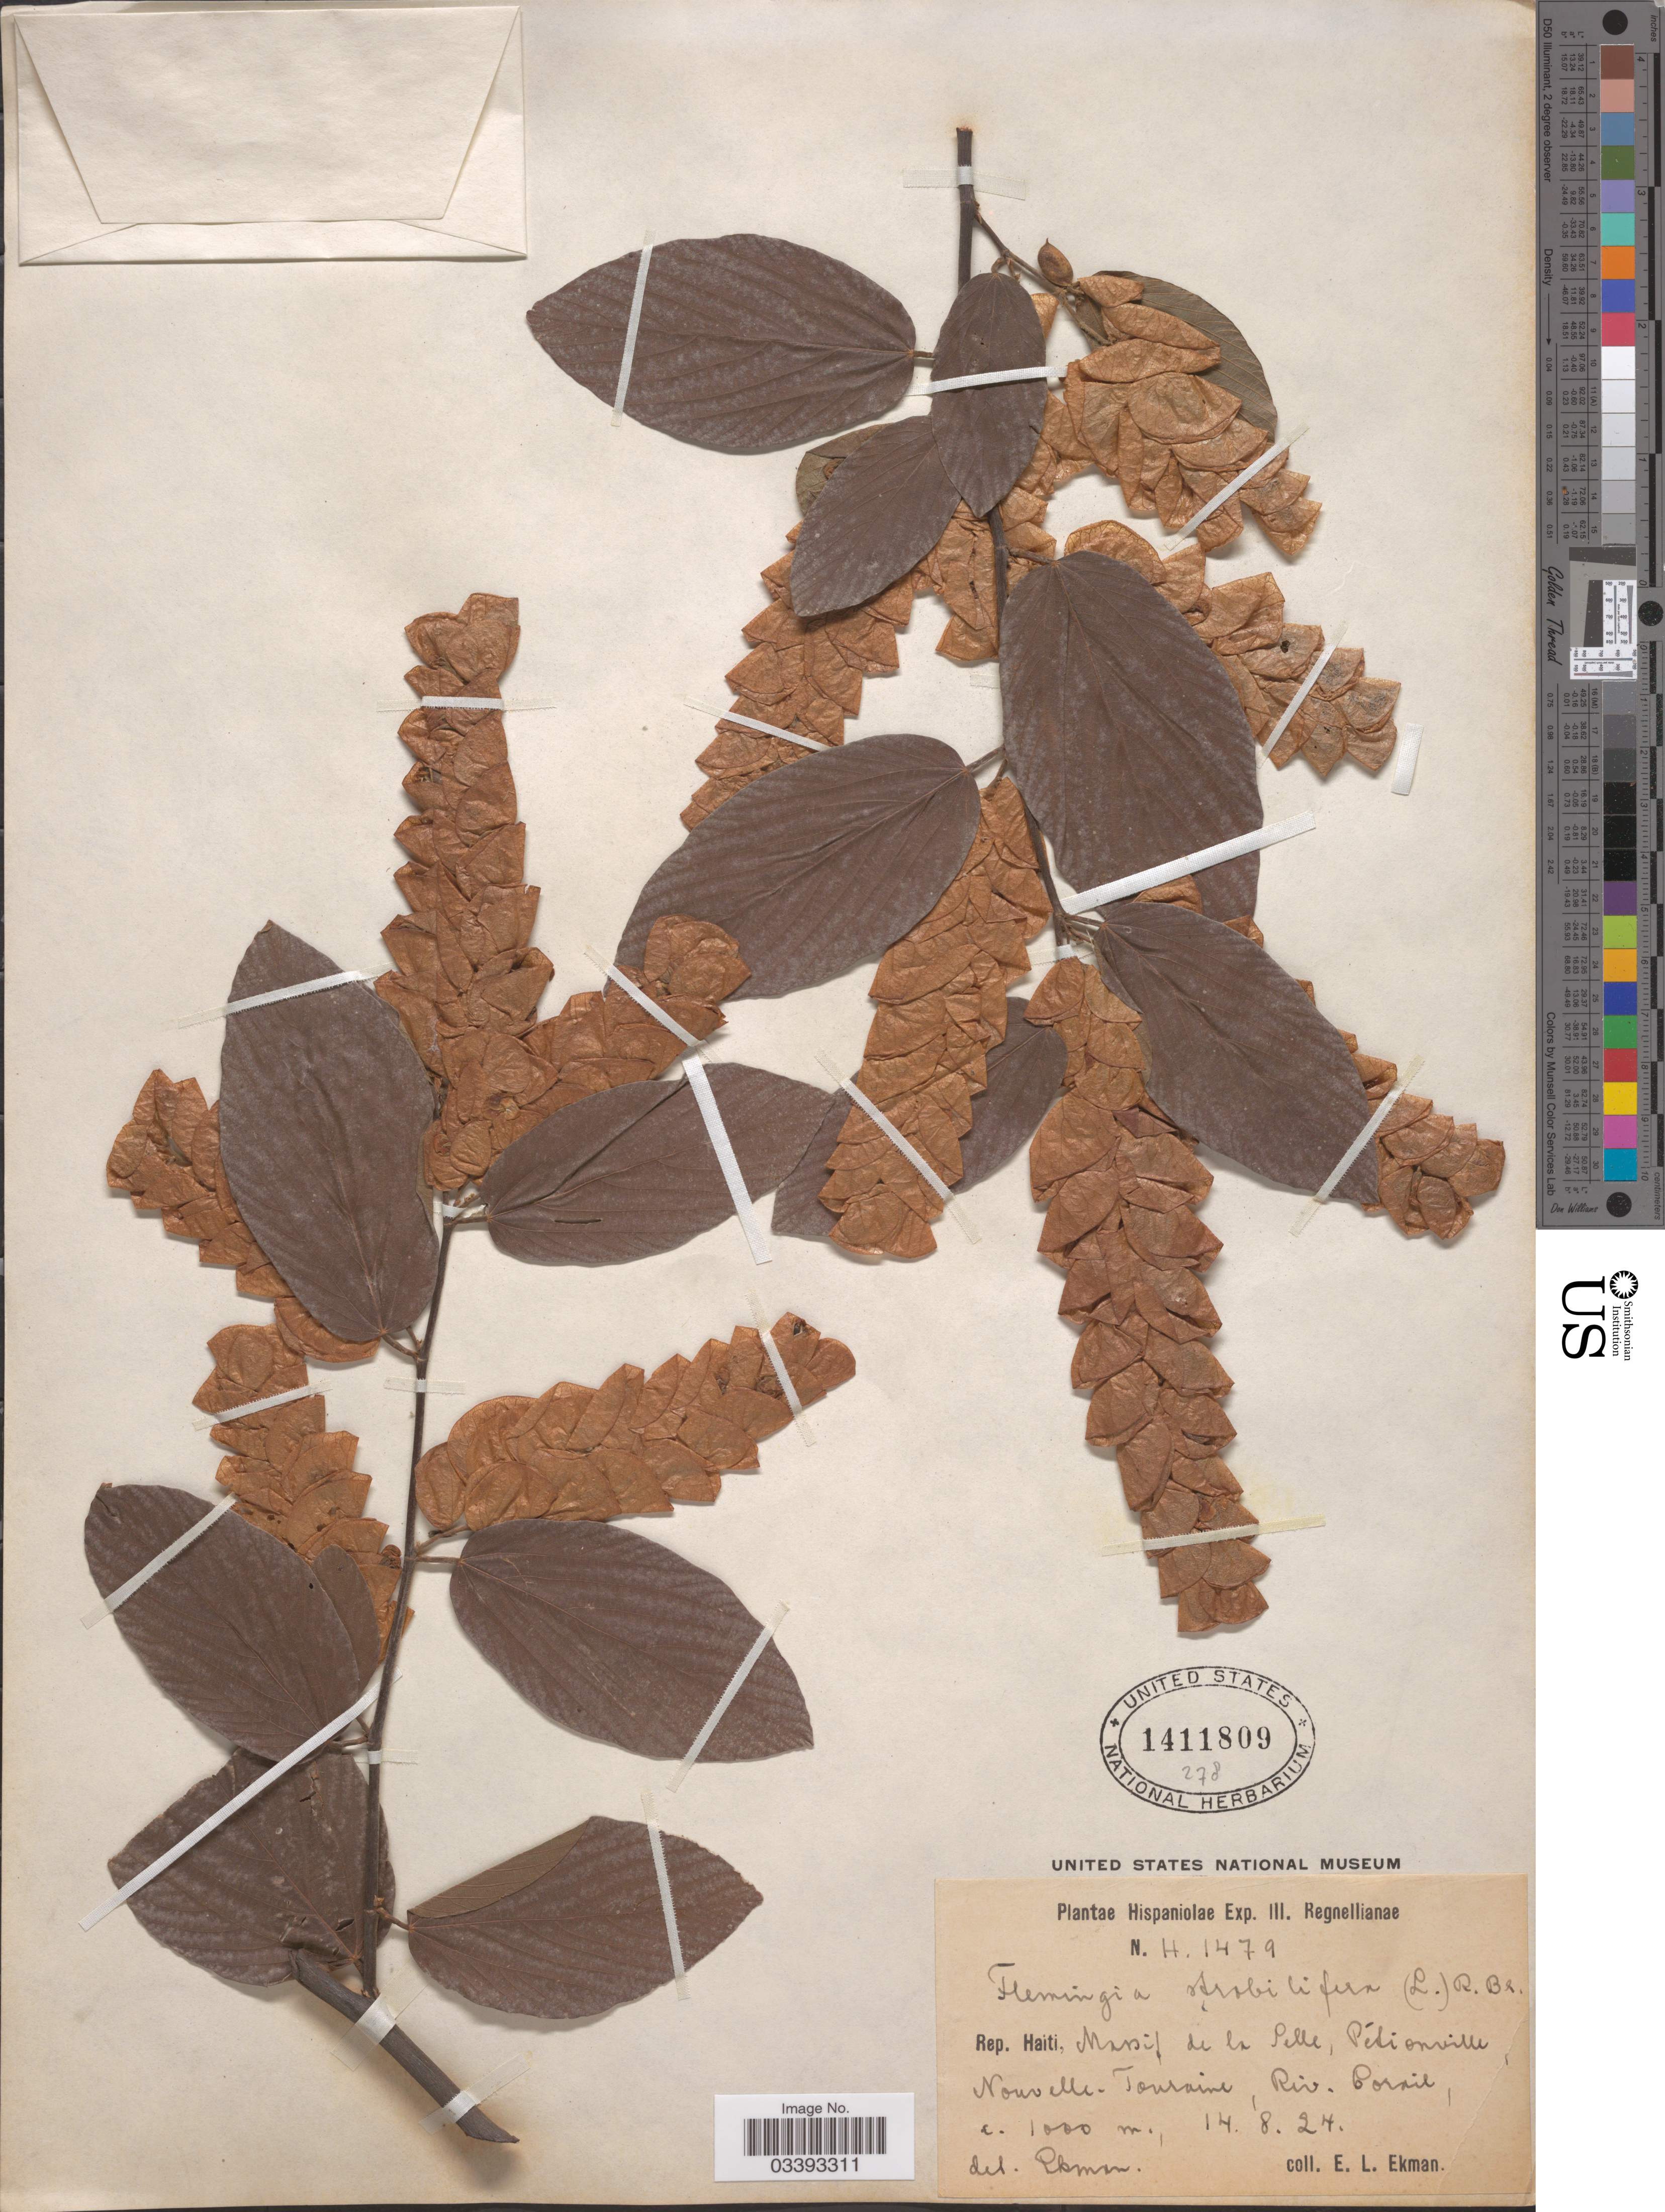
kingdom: Plantae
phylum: Tracheophyta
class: Magnoliopsida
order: Fabales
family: Fabaceae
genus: Flemingia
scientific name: Flemingia strobilifera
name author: (L.) W.T. Aiton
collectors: E. L. Ekman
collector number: H 1479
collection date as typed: Transcribed d/m/y: 14/8/24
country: Haiti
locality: Massif de la Pelle, Pétionville, Nouvelle-Touraime, Riv. Corail.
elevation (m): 1000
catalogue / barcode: US 1411809